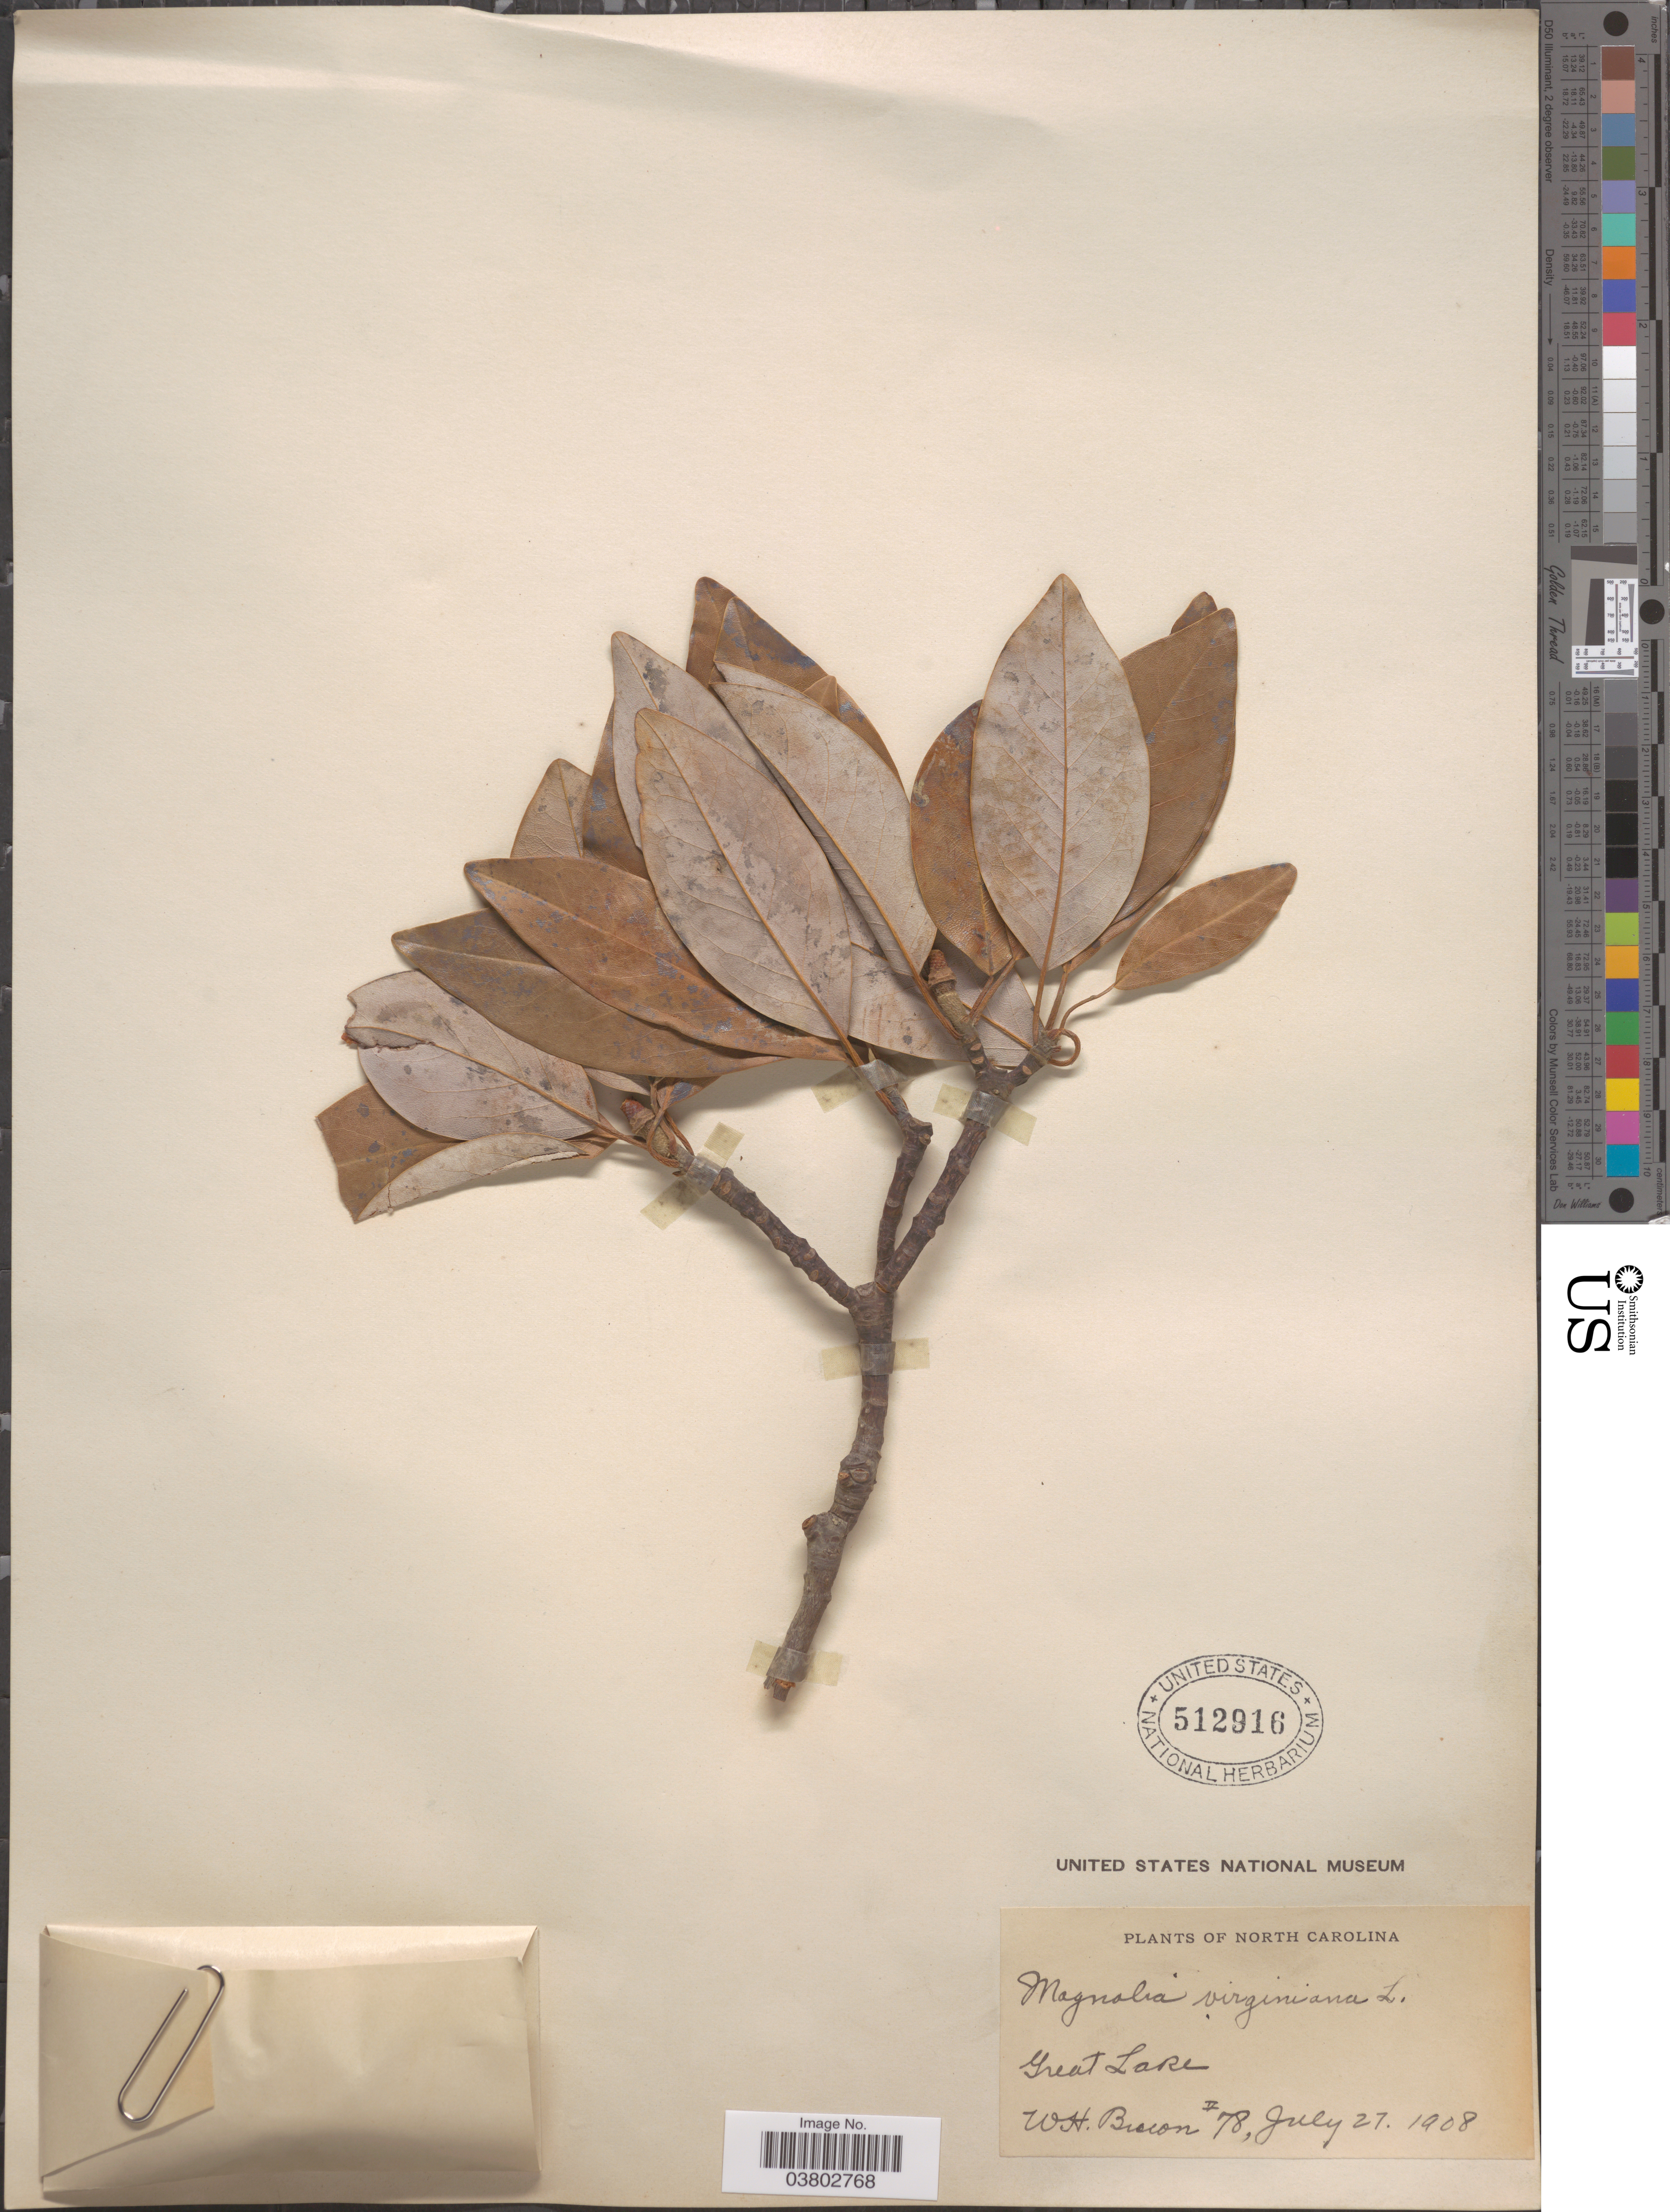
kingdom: Plantae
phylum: Tracheophyta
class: Magnoliopsida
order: Magnoliales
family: Magnoliaceae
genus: Magnolia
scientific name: Magnolia virginiana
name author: L.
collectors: W. H. Brown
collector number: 78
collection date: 1908-07-27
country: United States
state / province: North Carolina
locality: Great Lake.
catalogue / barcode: US 512916